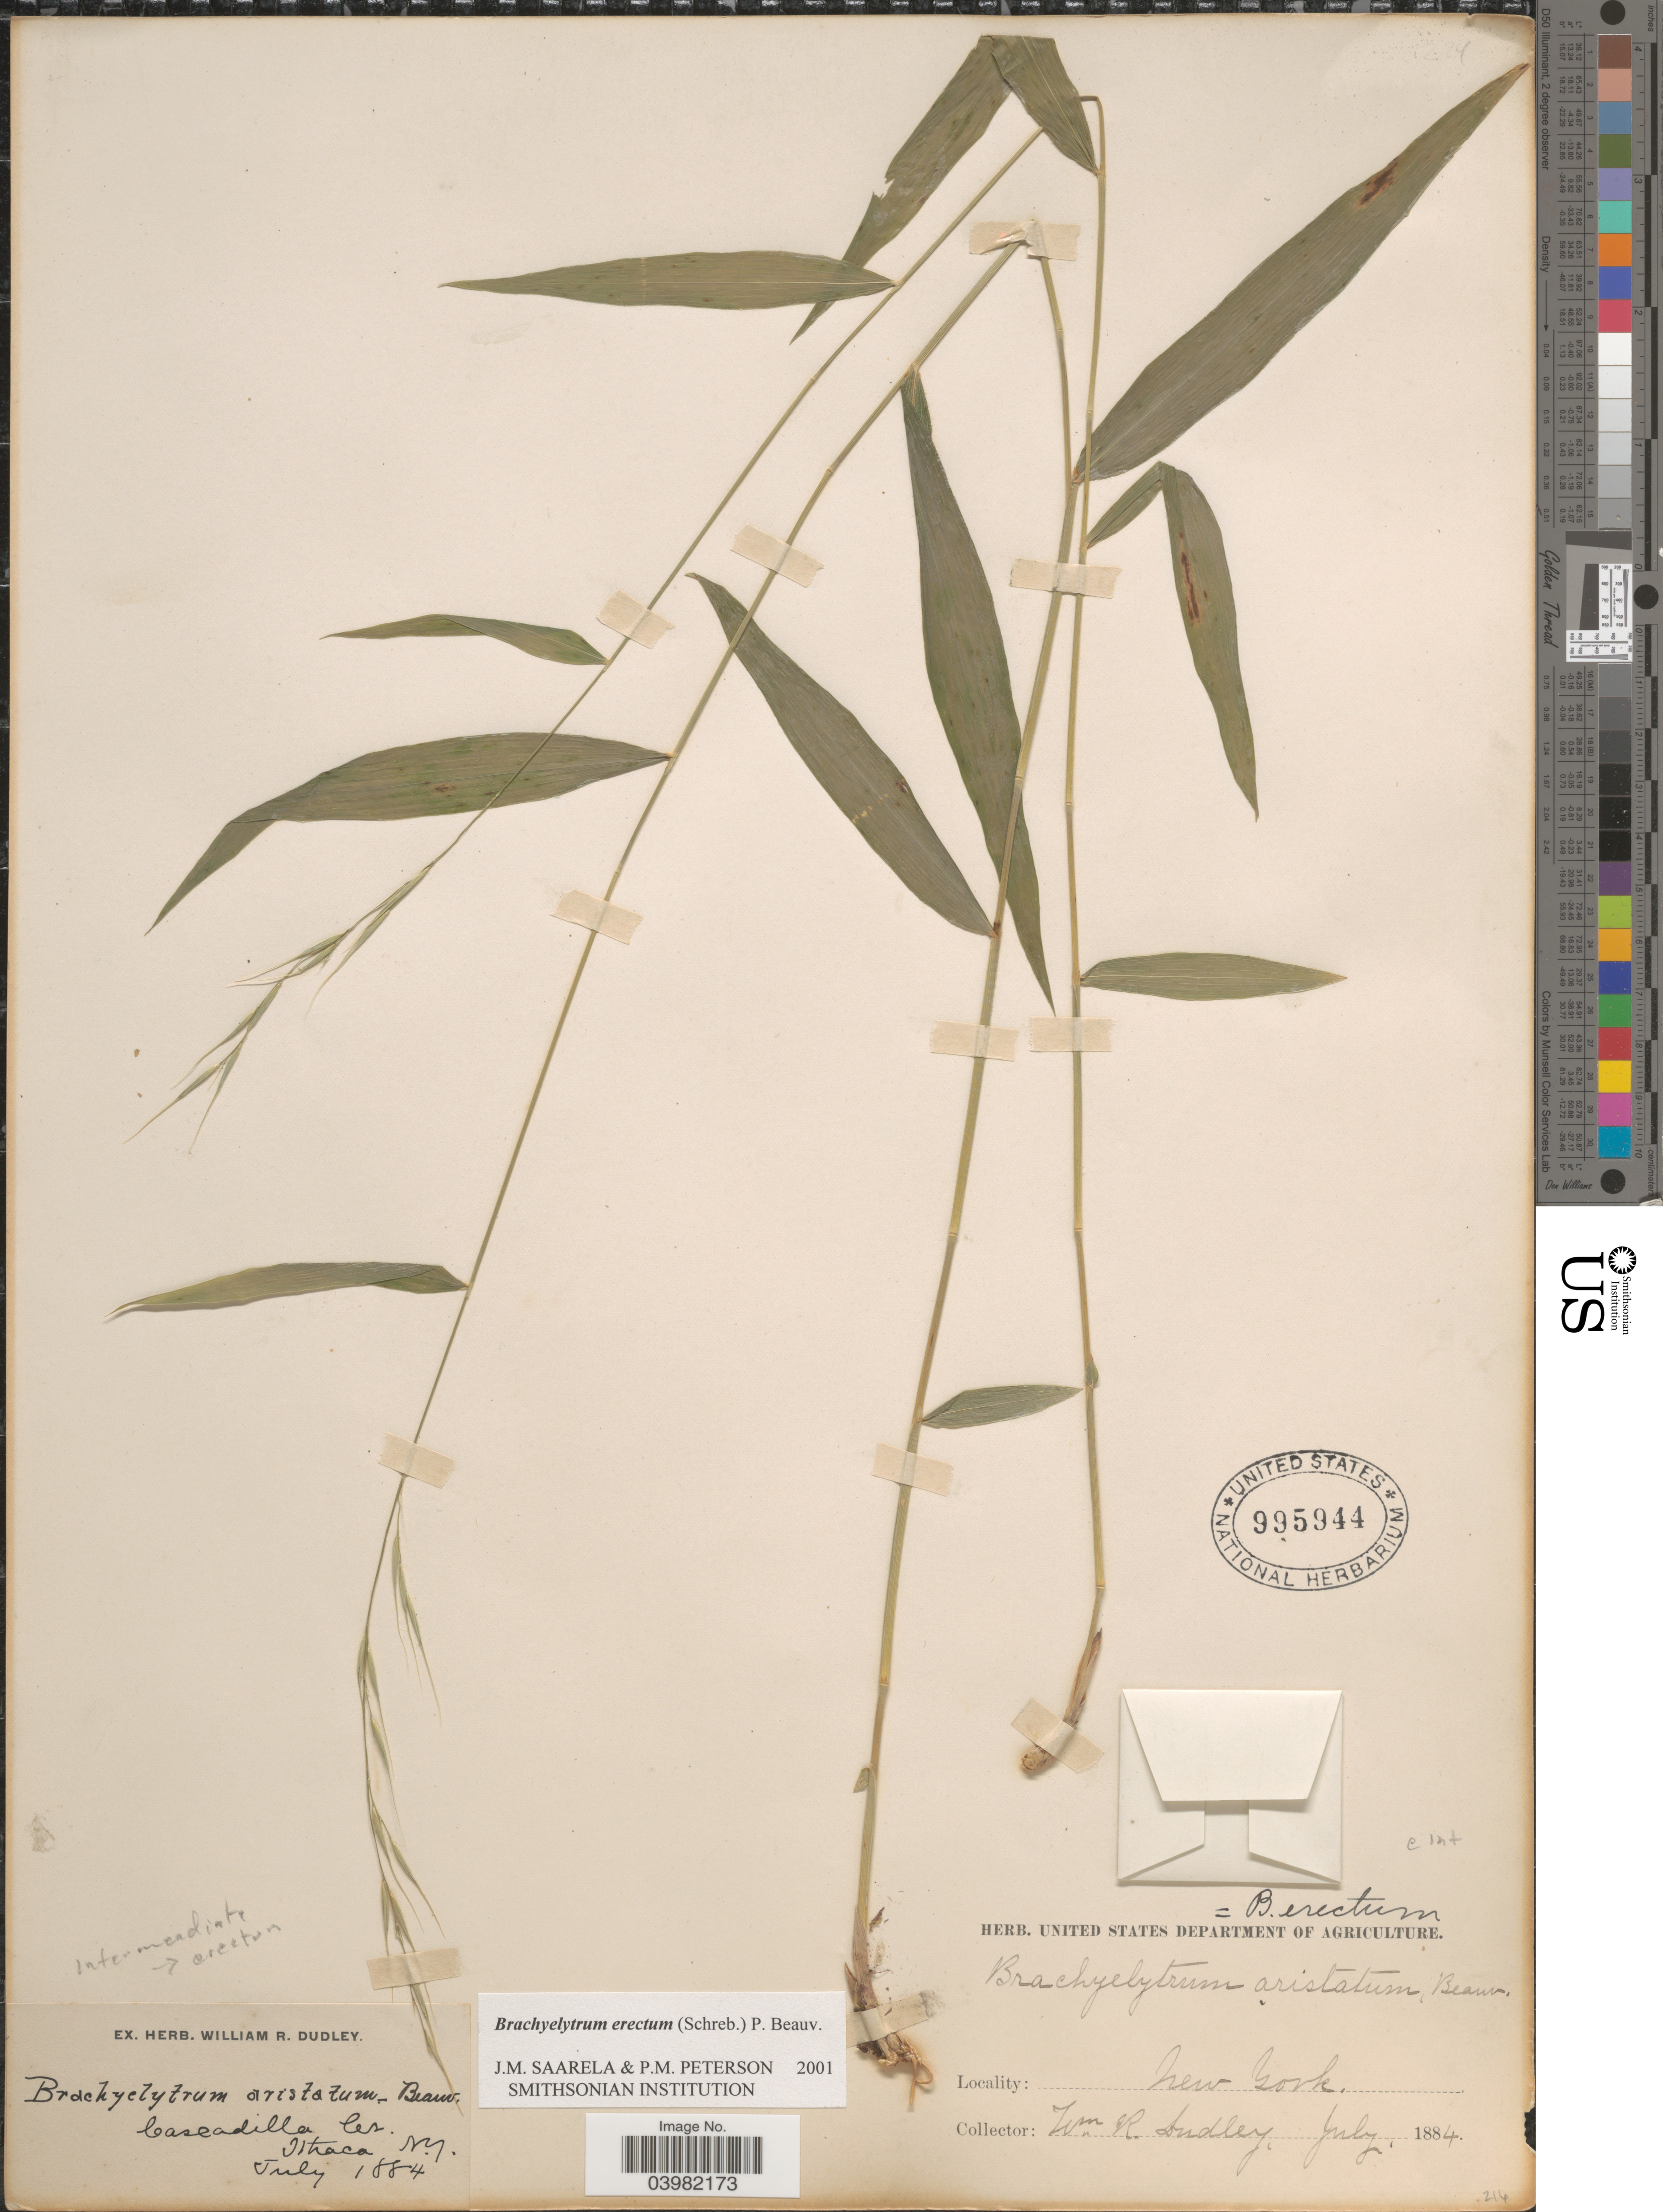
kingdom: Plantae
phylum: Tracheophyta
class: Liliopsida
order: Poales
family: Poaceae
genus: Brachyelytrum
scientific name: Brachyelytrum erectum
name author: (Schreb.) P. Beauv.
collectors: W. Dudley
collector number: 216*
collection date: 1884-07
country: United States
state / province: New York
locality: Cascadilla Cr. Ithaca.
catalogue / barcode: US 995944